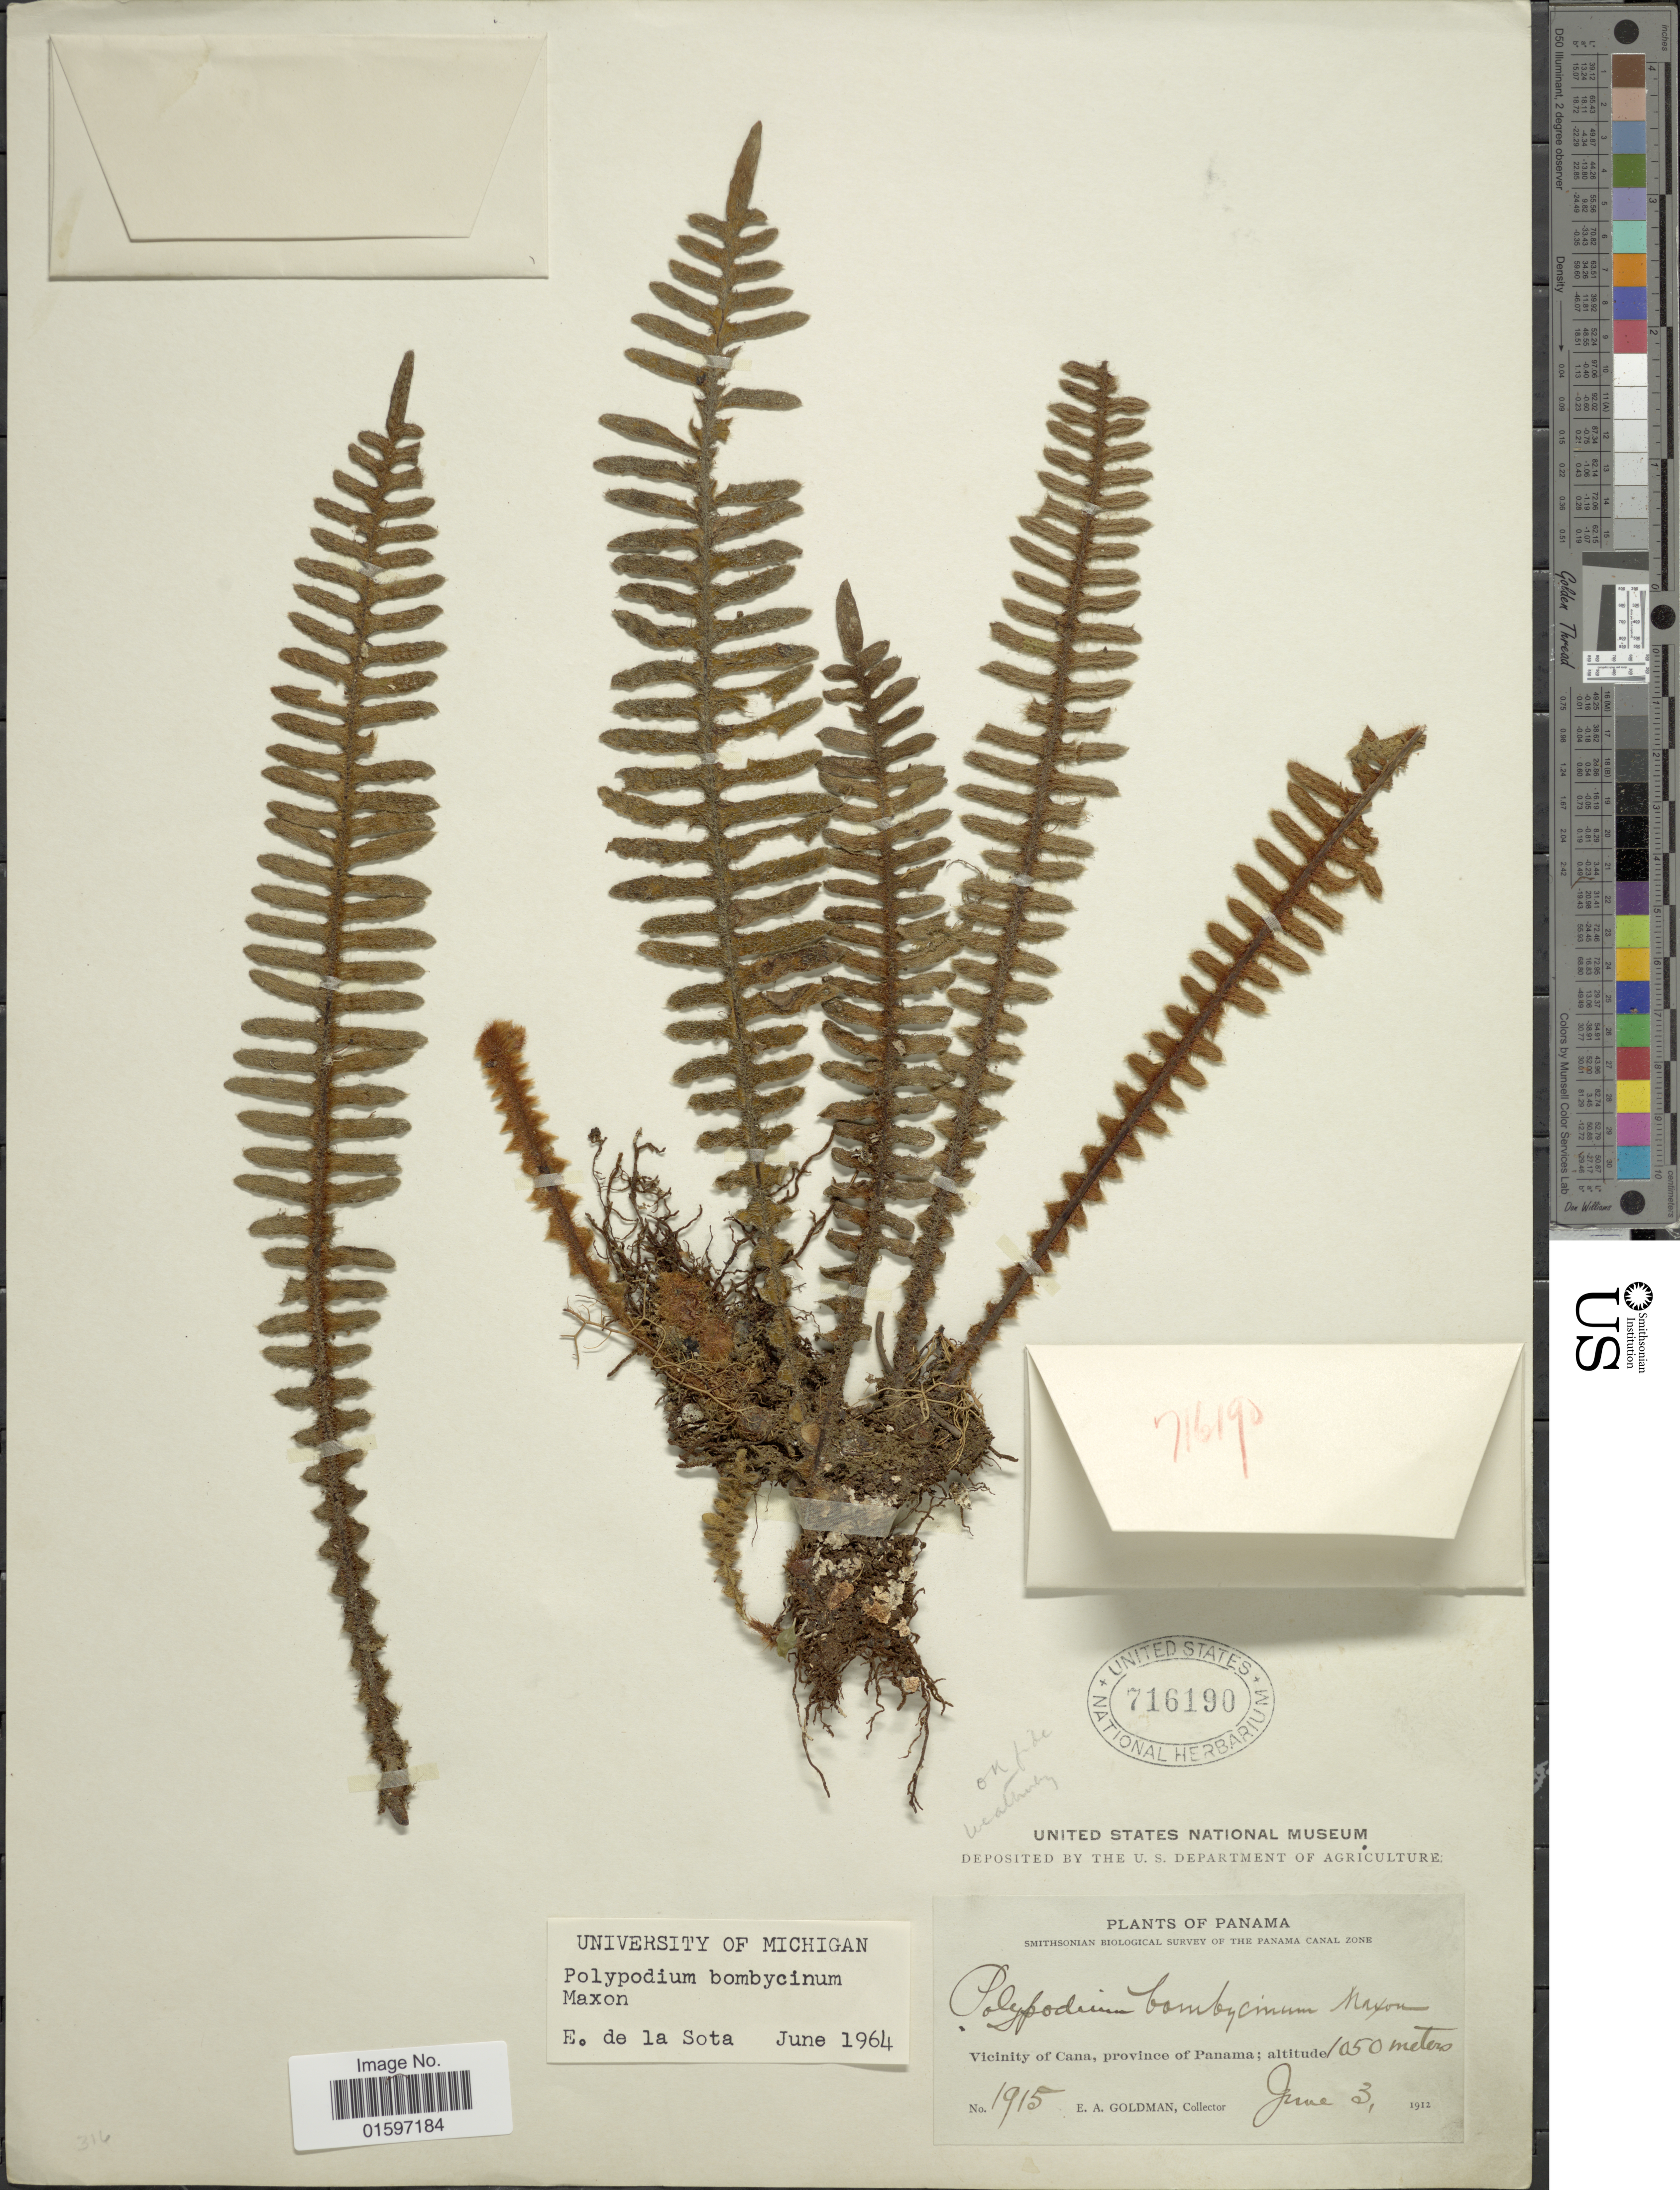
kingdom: Plantae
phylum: Tracheophyta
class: Polypodiopsida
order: Polypodiales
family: Polypodiaceae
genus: Pleopeltis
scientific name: Pleopeltis bombycina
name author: (Maxon) A.R. Sm.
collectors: E. A. Goldman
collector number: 1915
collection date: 1912-06-03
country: Panama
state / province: Colón / Panamá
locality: Vicinity of Cana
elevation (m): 1050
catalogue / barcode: US 716190